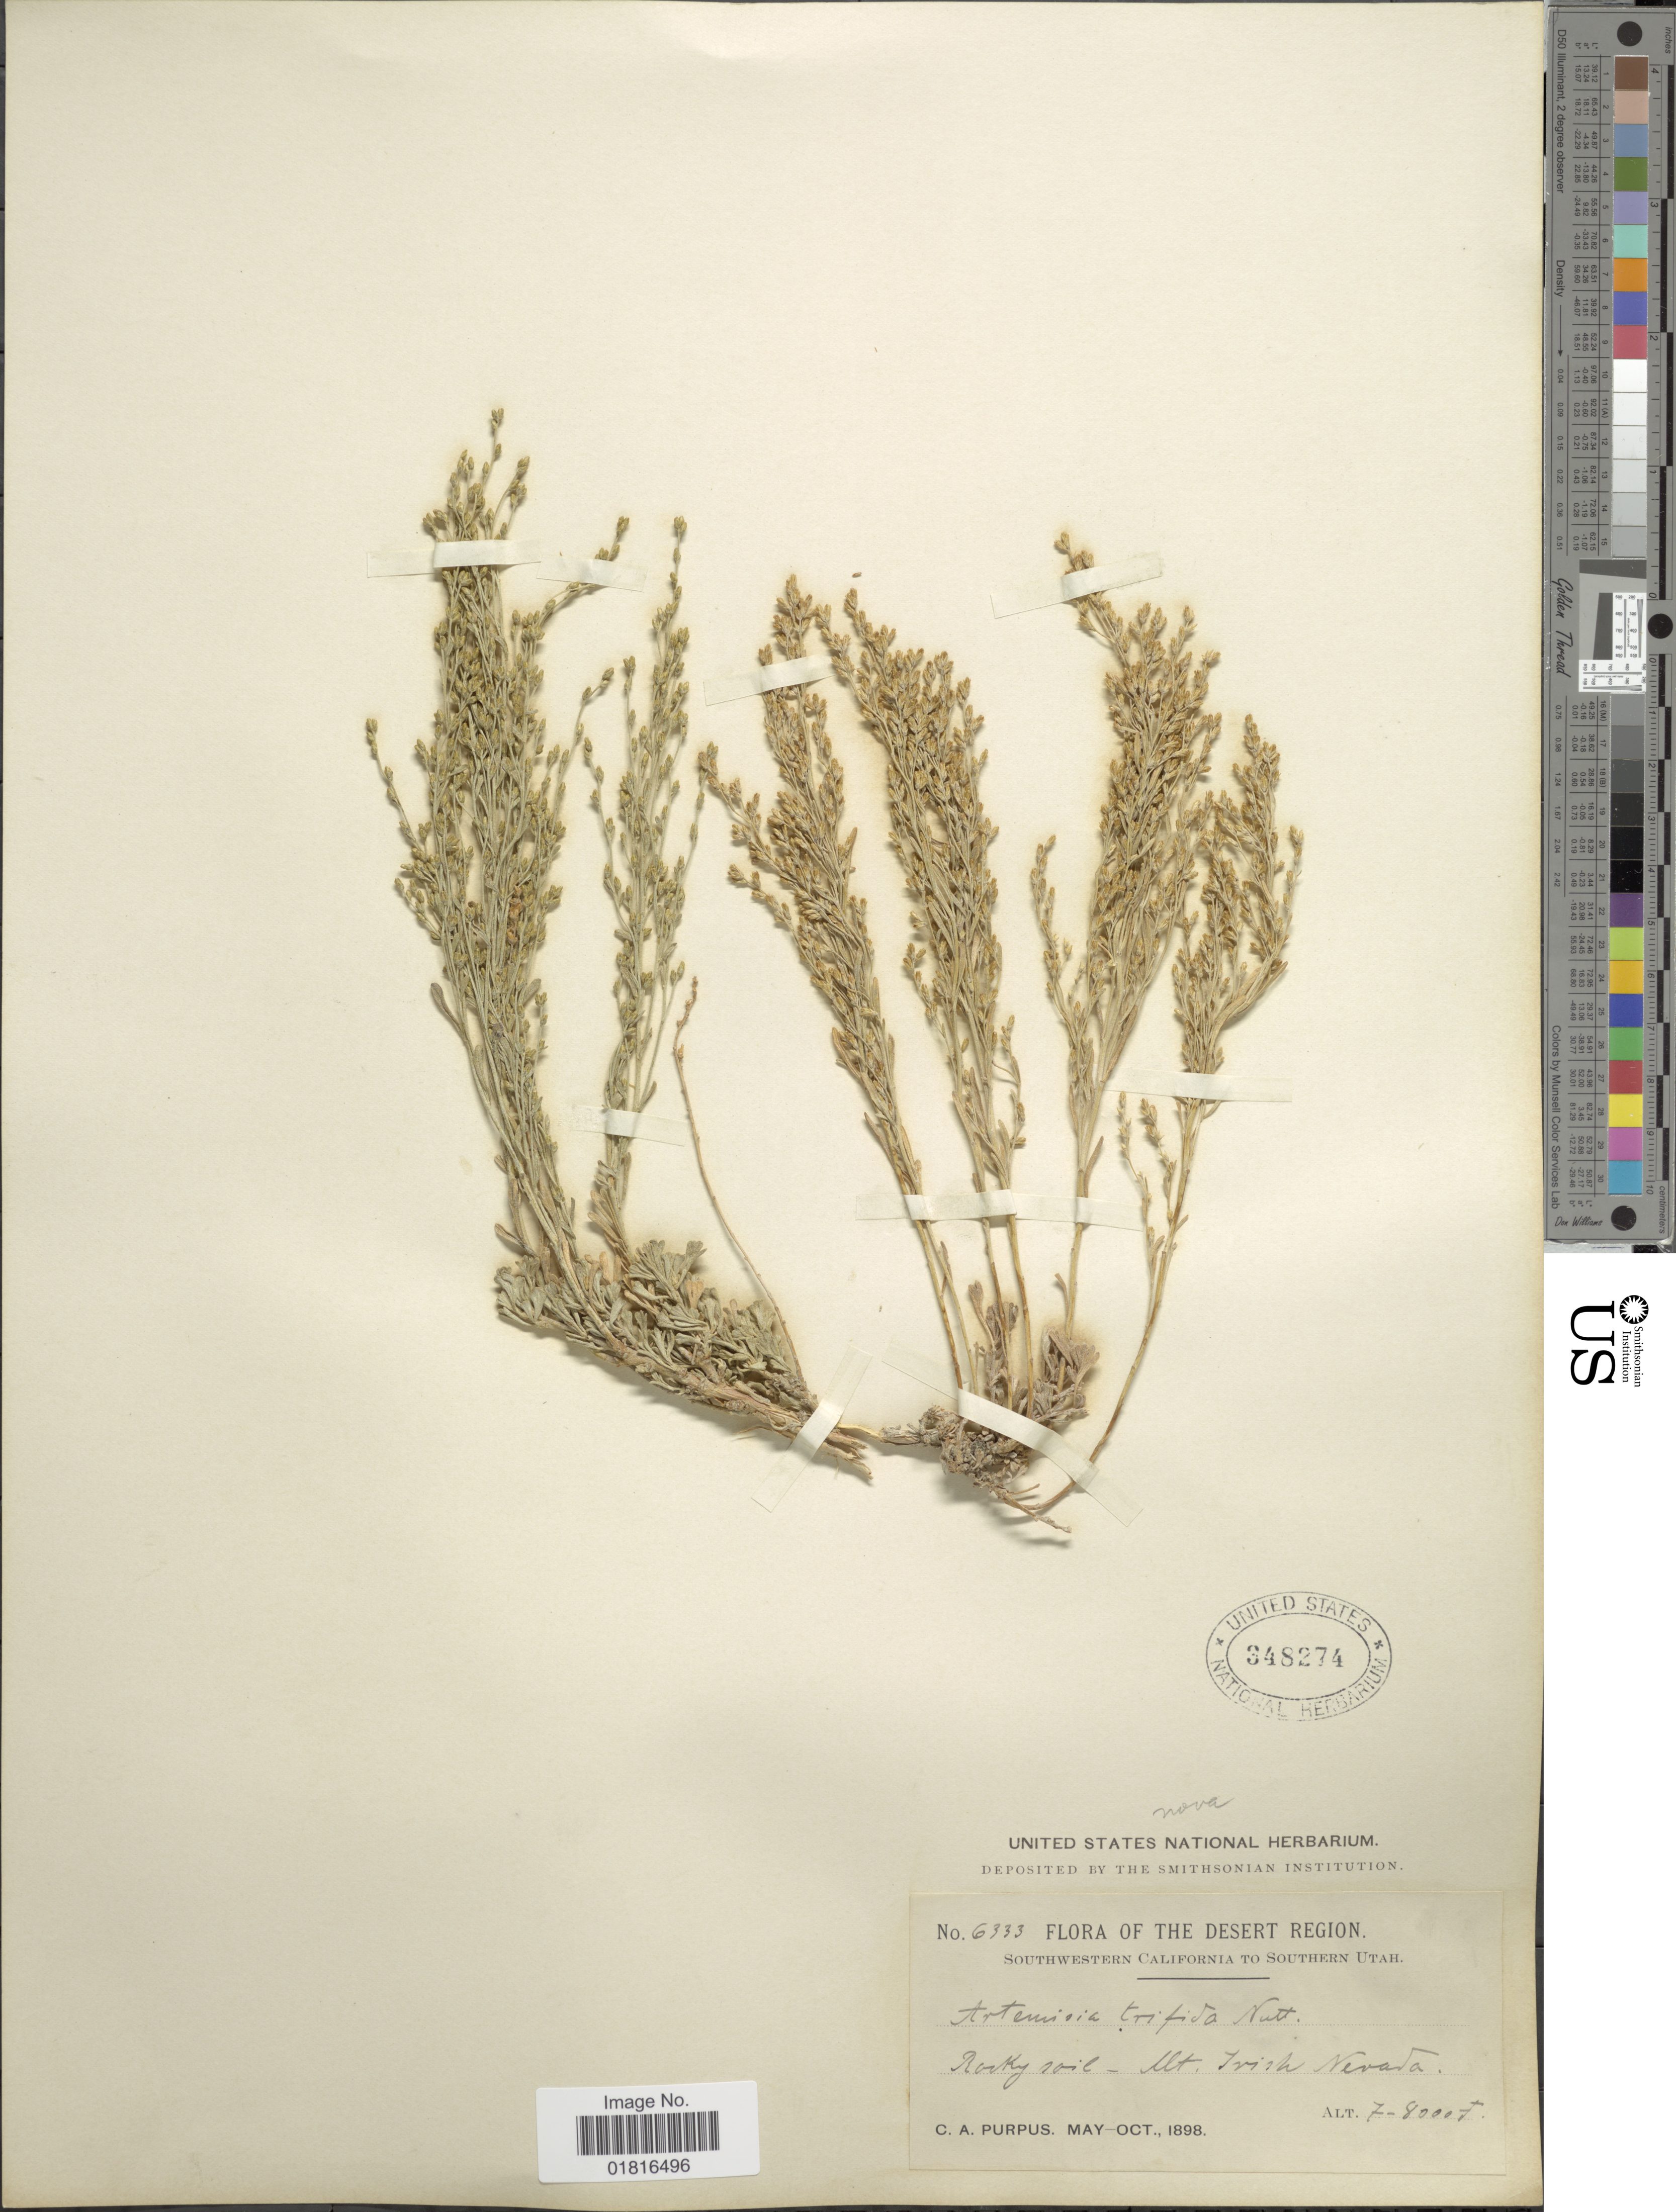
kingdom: Plantae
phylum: Tracheophyta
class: Magnoliopsida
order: Asterales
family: Asteraceae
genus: Artemisia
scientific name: Artemisia nova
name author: A. Nelson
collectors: C. A. Purpus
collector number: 6333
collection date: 1898-05/1898-10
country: United States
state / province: Nevada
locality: The Desert Region, Southwestern California to Southern Utah, Rocky soil - Mt Irish Nevada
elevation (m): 2134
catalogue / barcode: US 348274